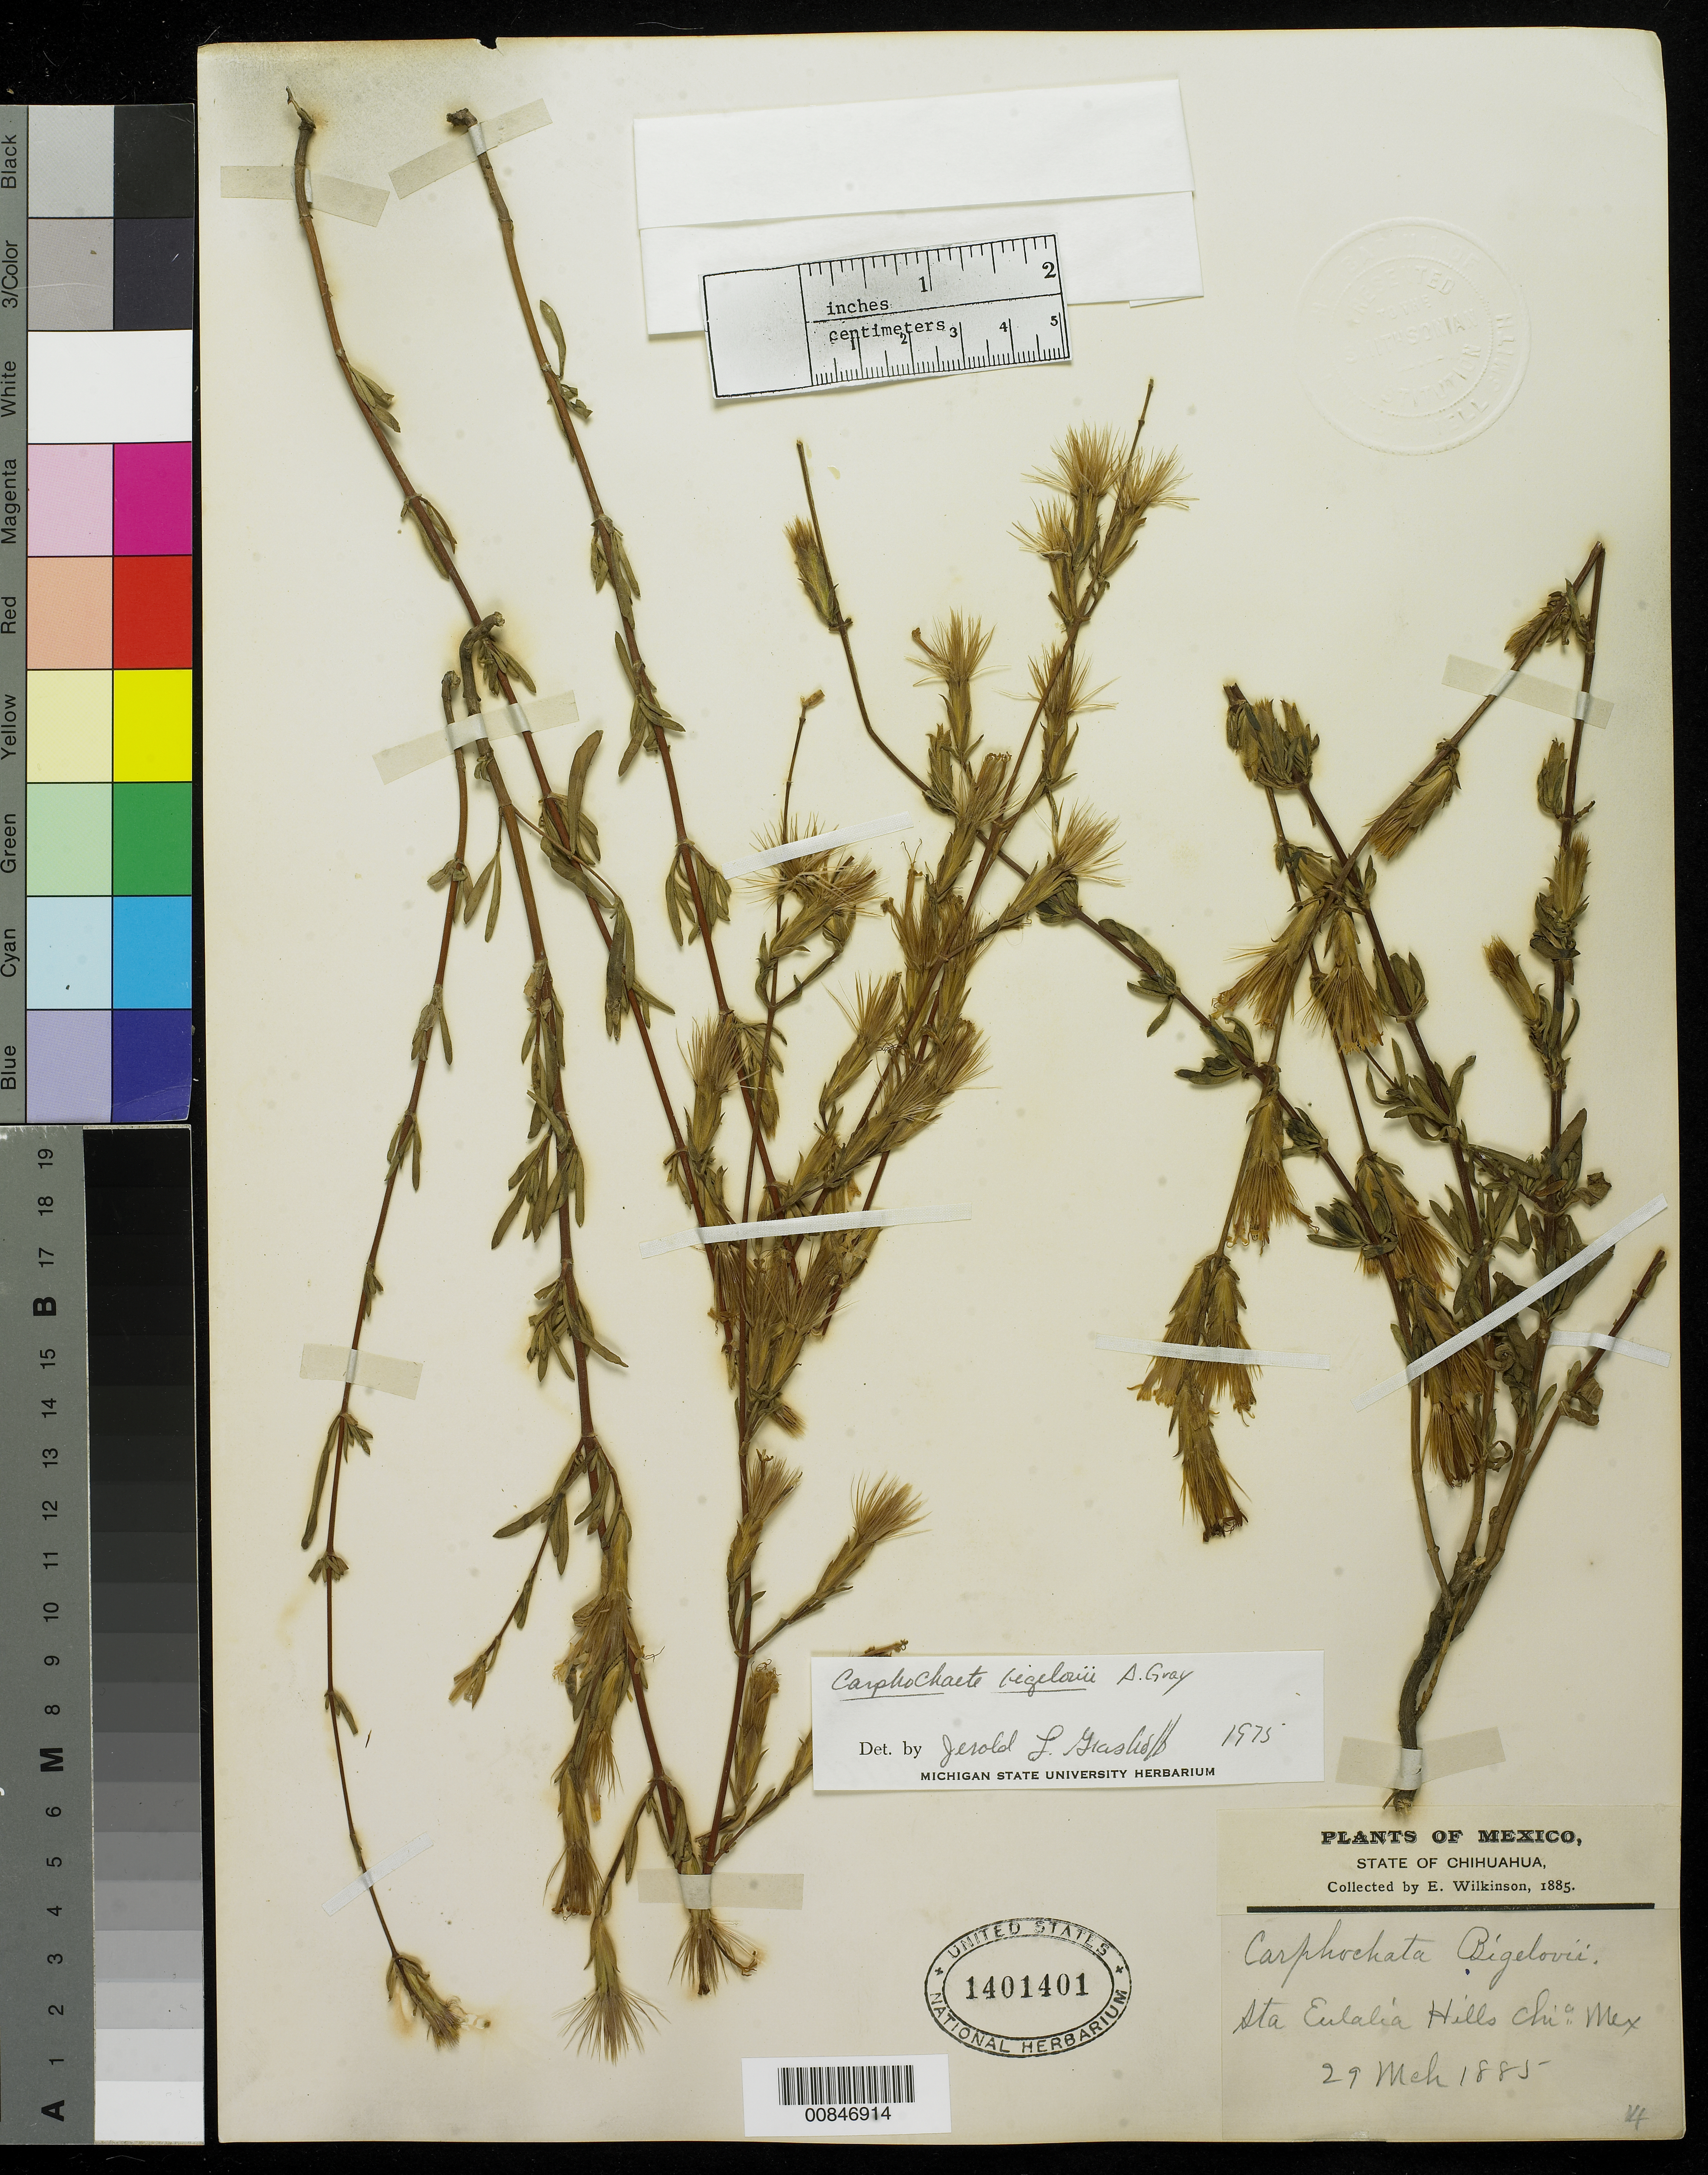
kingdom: Plantae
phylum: Tracheophyta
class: Magnoliopsida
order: Asterales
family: Asteraceae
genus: Carphochaete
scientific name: Carphochaete bigelovii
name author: A. Gray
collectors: E. Wilkinson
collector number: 14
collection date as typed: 29 Mar 1885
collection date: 1885-03-29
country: Mexico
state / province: Chihuahua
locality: Sta. Eulalia Hills, Chihuahua.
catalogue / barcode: US 1401401